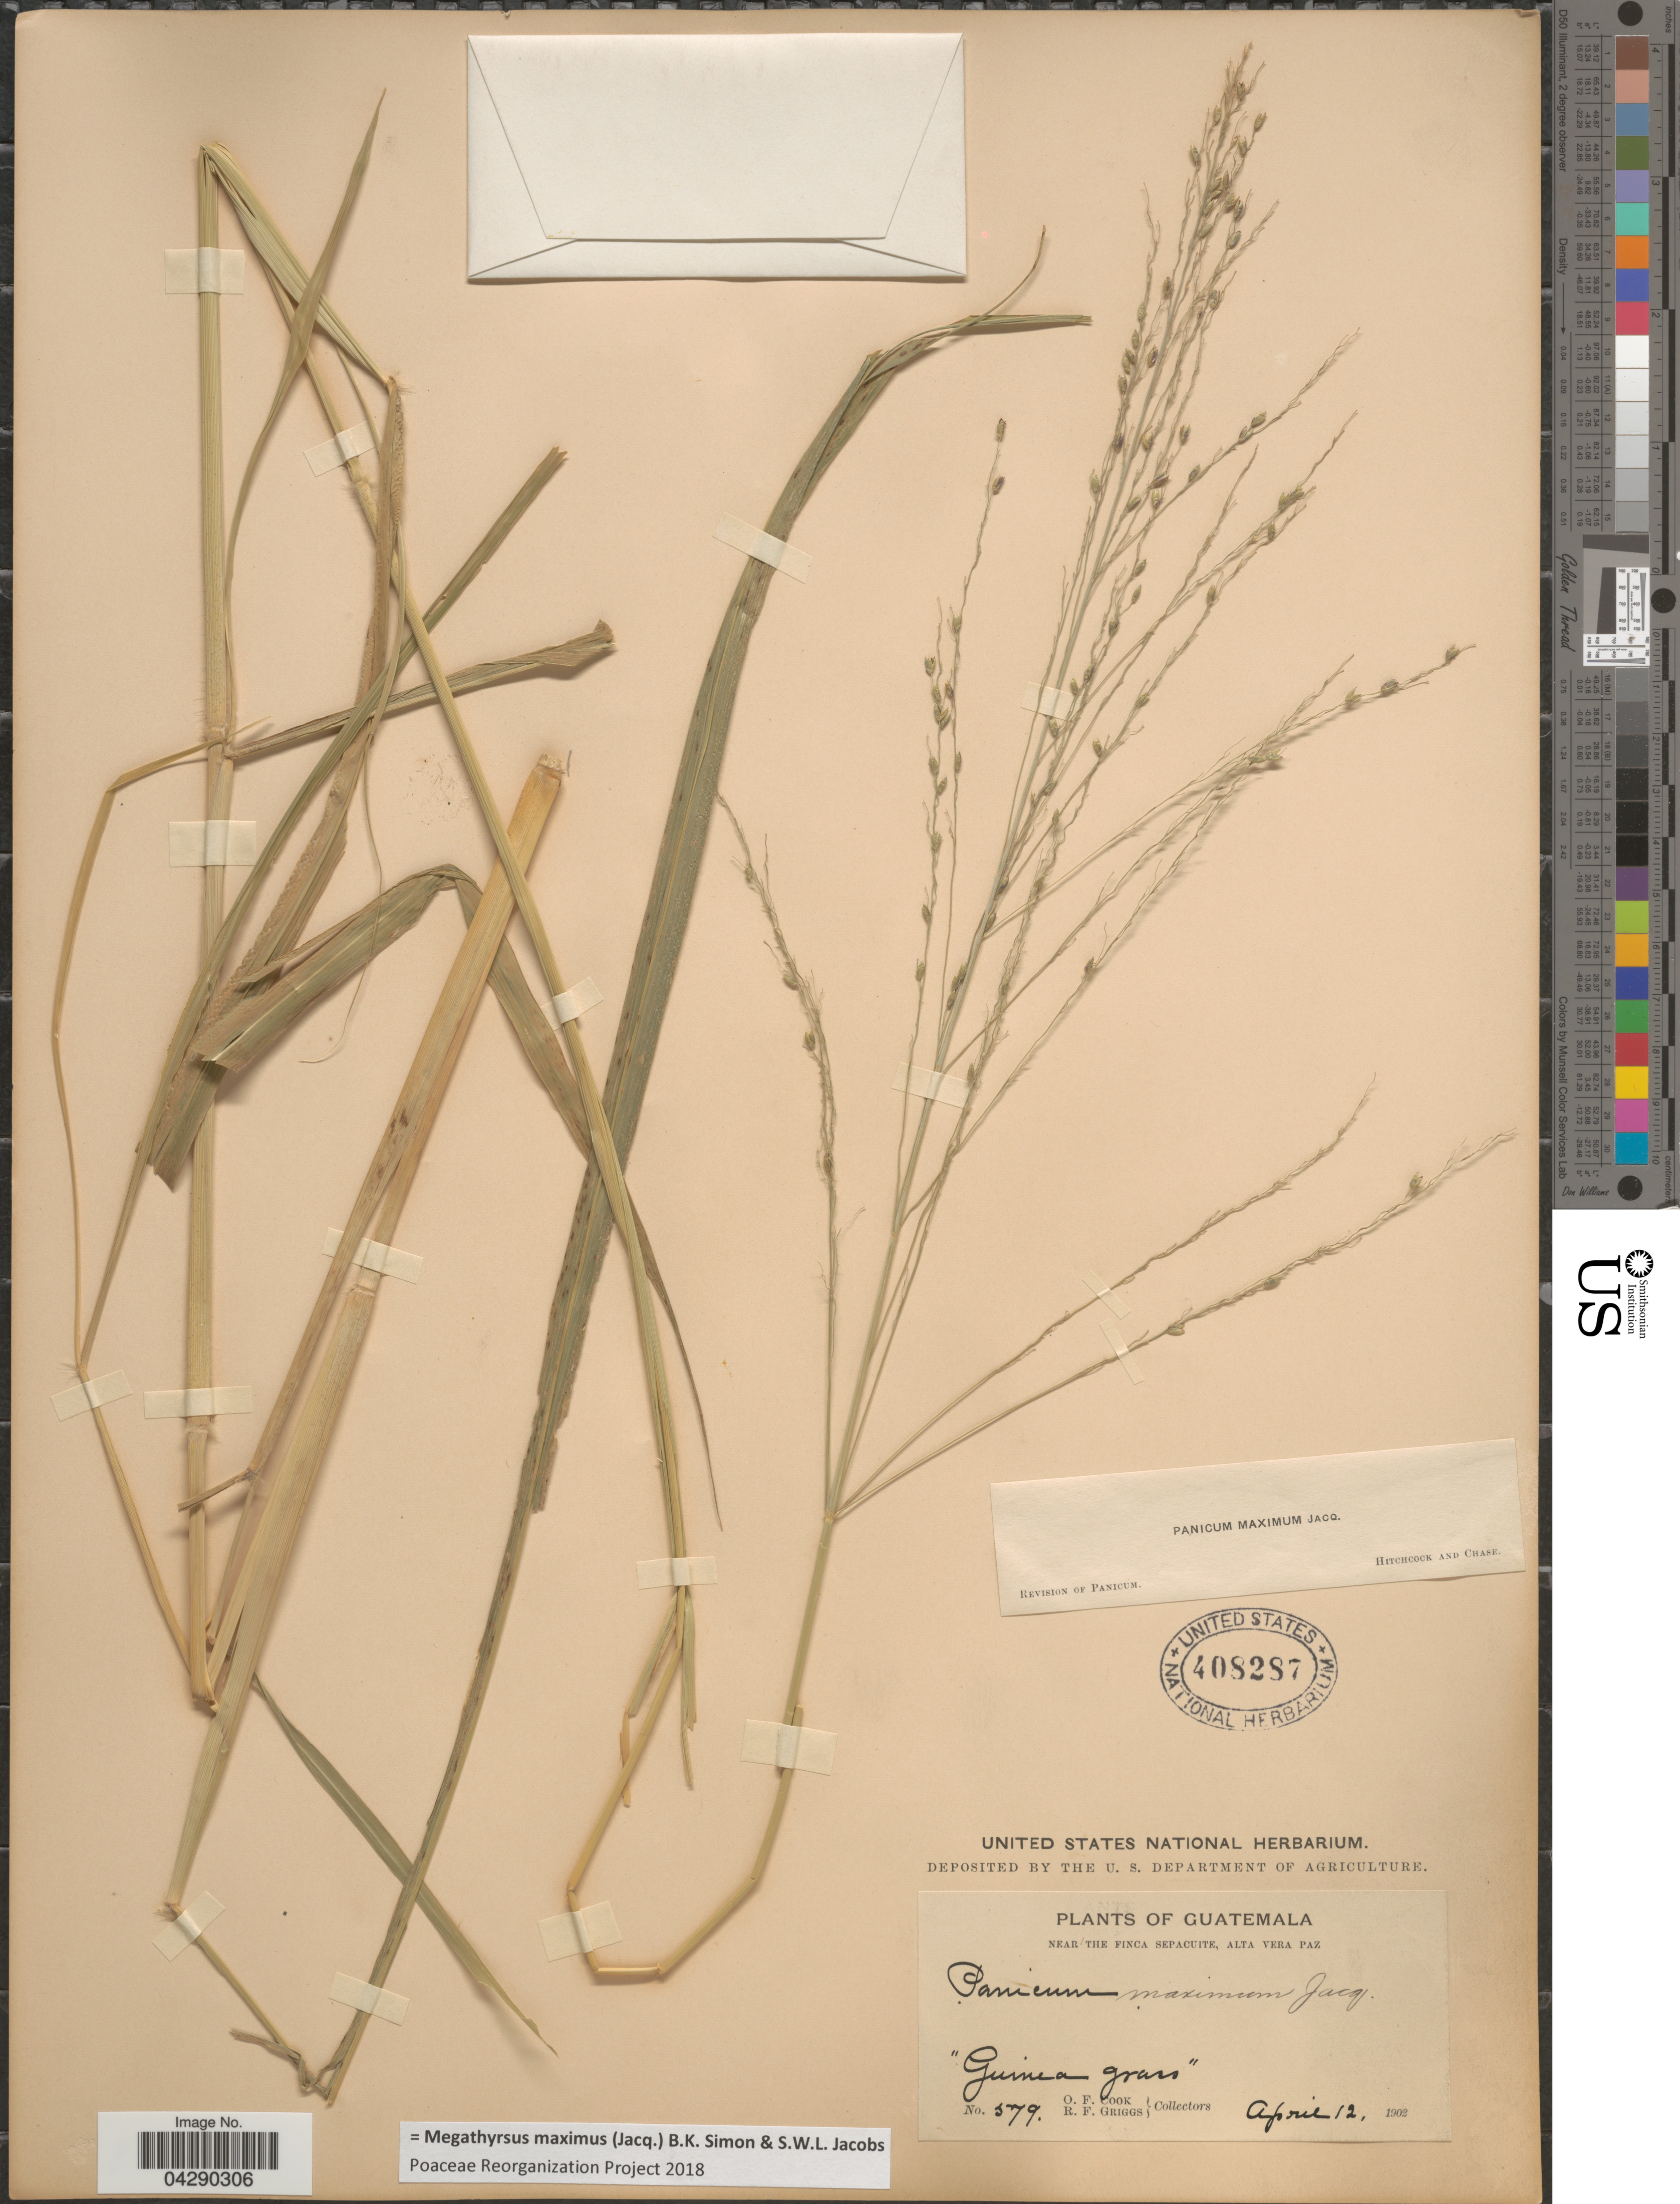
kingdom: Plantae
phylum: Tracheophyta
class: Liliopsida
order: Poales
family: Poaceae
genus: Megathyrsus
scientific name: Megathyrsus maximus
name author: (Jacq.) B.K. Simon & S.W.L. Jacobs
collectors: O. F. Cook & R. F. Griggs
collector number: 579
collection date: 1902-04-12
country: Guatemala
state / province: Alta Verapaz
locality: Near the Finca Sepacuite, Alta Vera Paz.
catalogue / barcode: US 408287